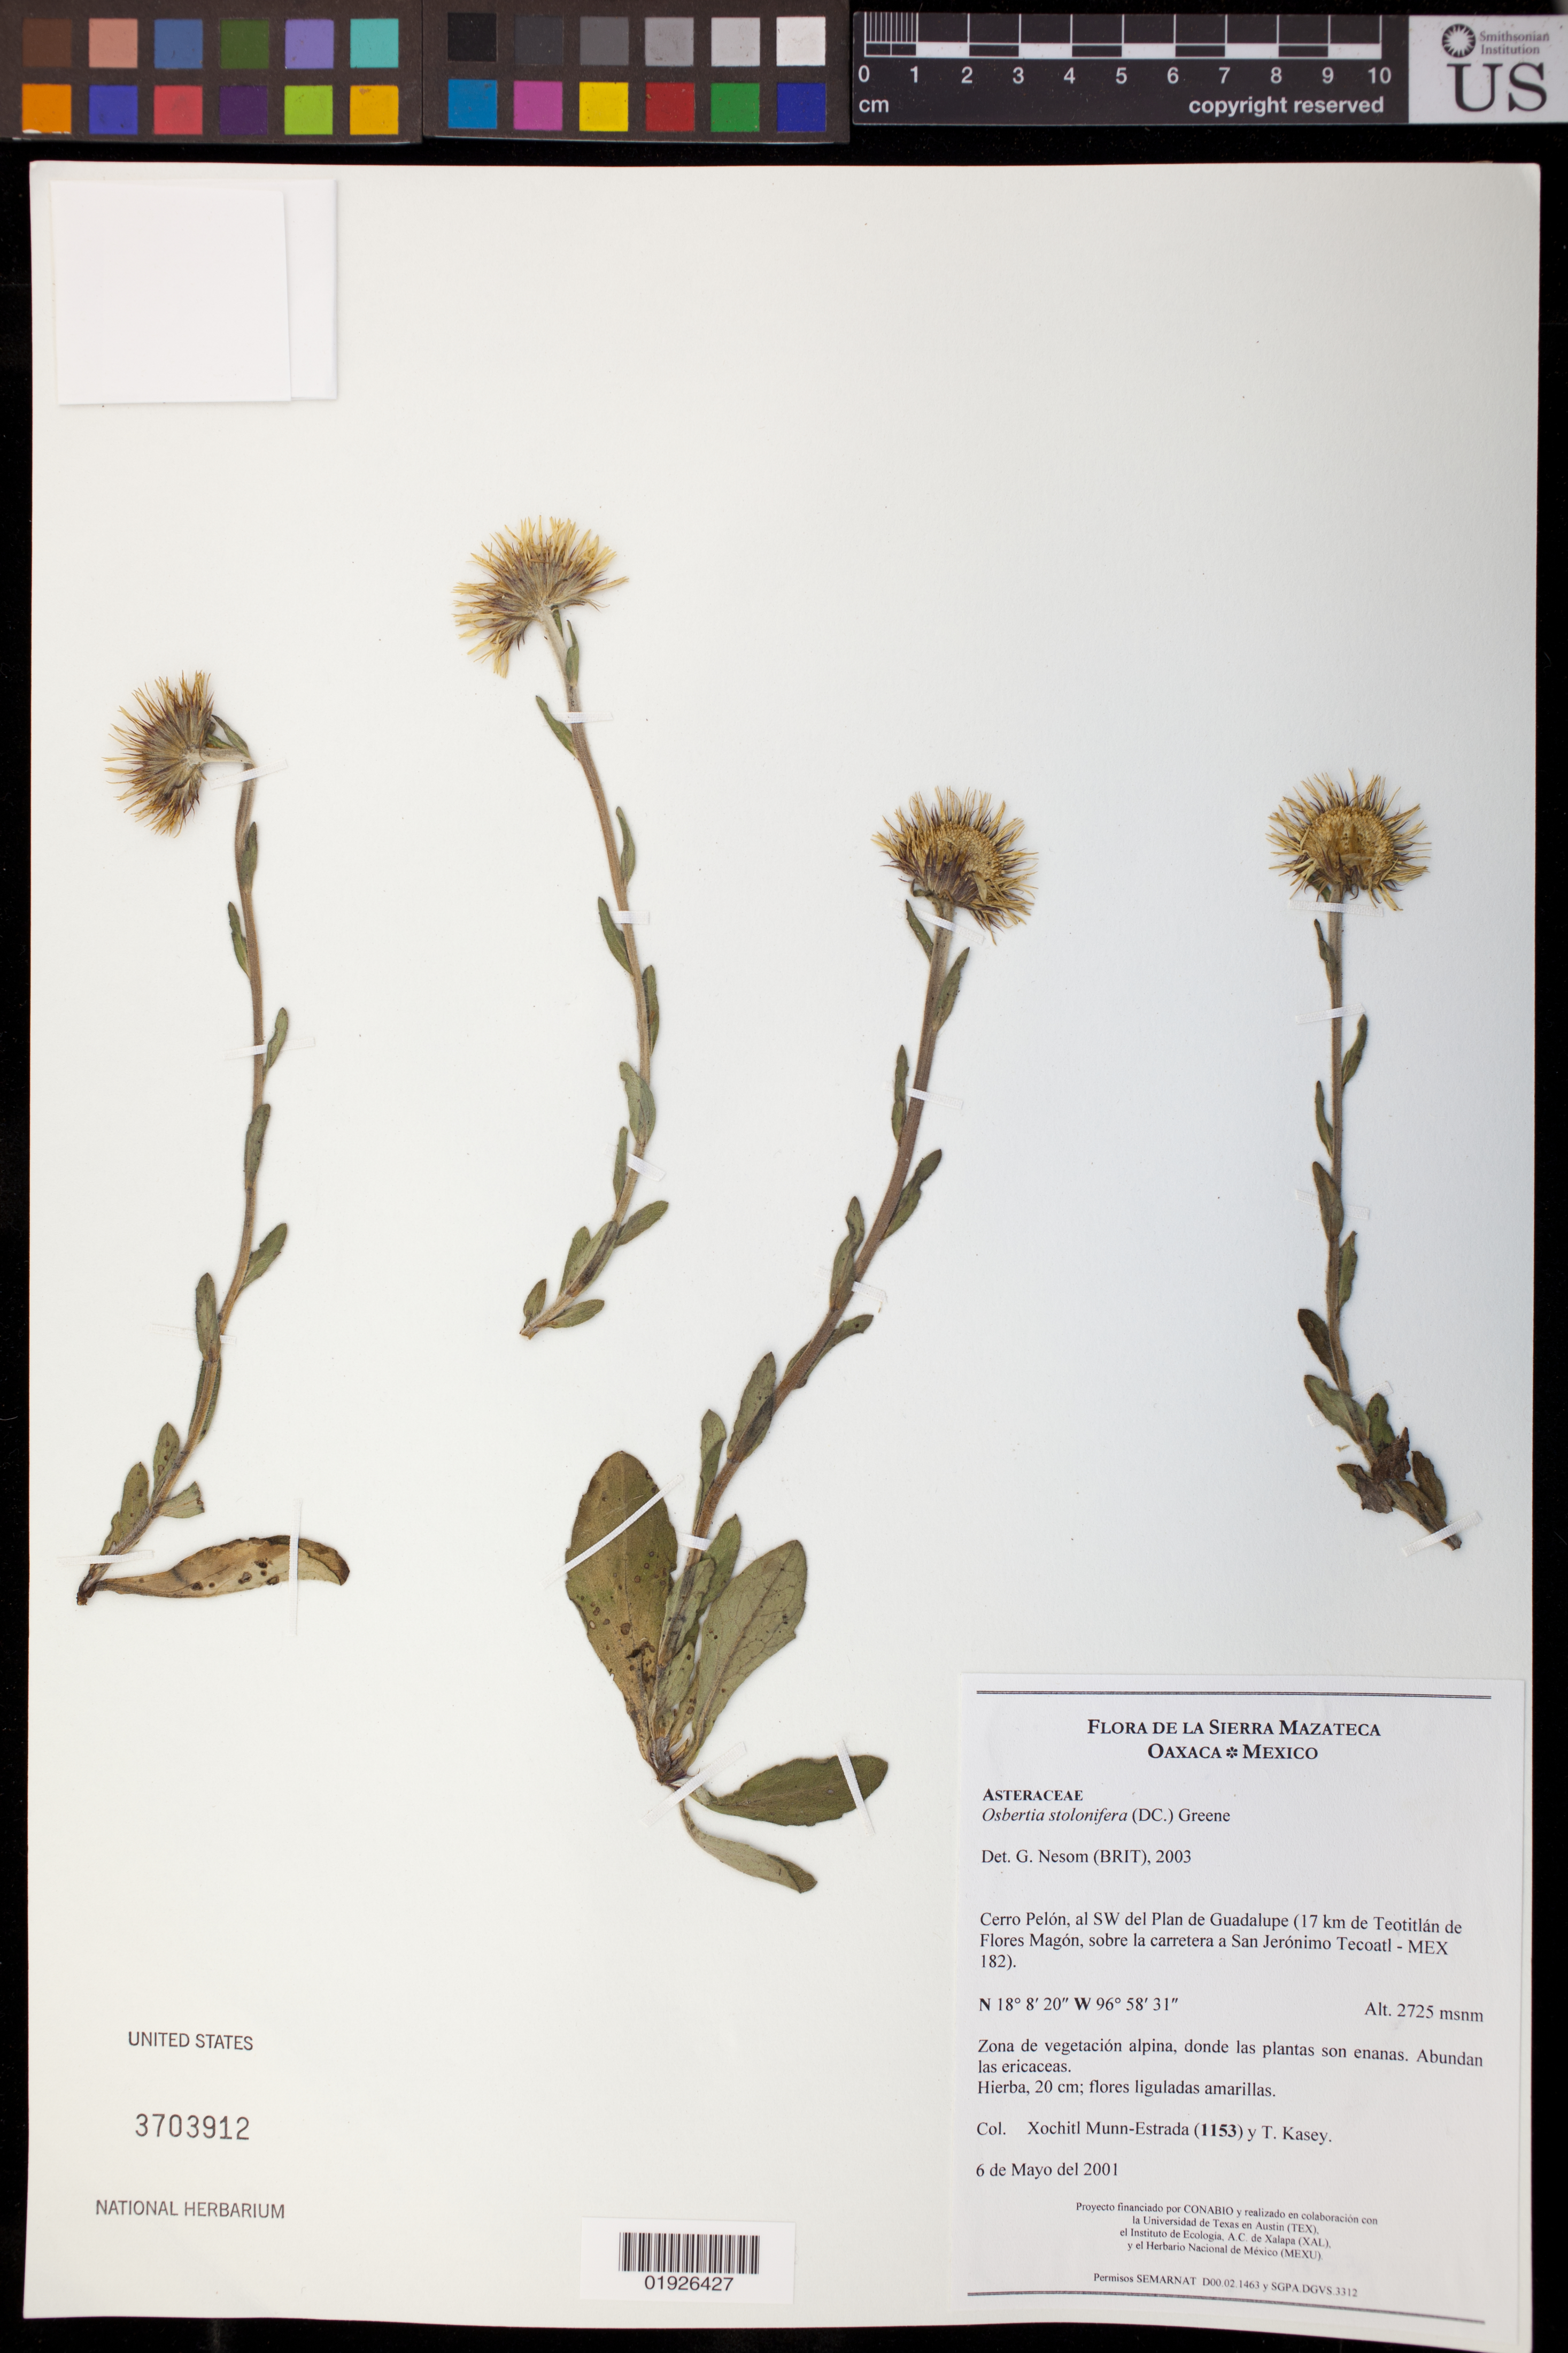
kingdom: Plantae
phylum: Tracheophyta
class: Magnoliopsida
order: Asterales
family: Asteraceae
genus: Osbertia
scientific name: Osbertia stolonifera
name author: (DC.) Greene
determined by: Nesom, Guy L.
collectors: X. Munn-Estrada & T. Kasey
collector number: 1153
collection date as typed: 6 de Mayo del 2001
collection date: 2001-05-06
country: Mexico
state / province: Oaxaca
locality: Cerro Pelon, al SW del Plan du Guadalupe (17 km de Teotitlan de Flores Magon, sobre la carretera a San Jeronimo Tecoatl - MEX 182)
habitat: Zona de vegetacion alpina, donde las plantas son enanas. Abundan las ericaceas.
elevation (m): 2725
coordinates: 18 8 20 N, 96 58 31 W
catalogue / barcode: US 3703912